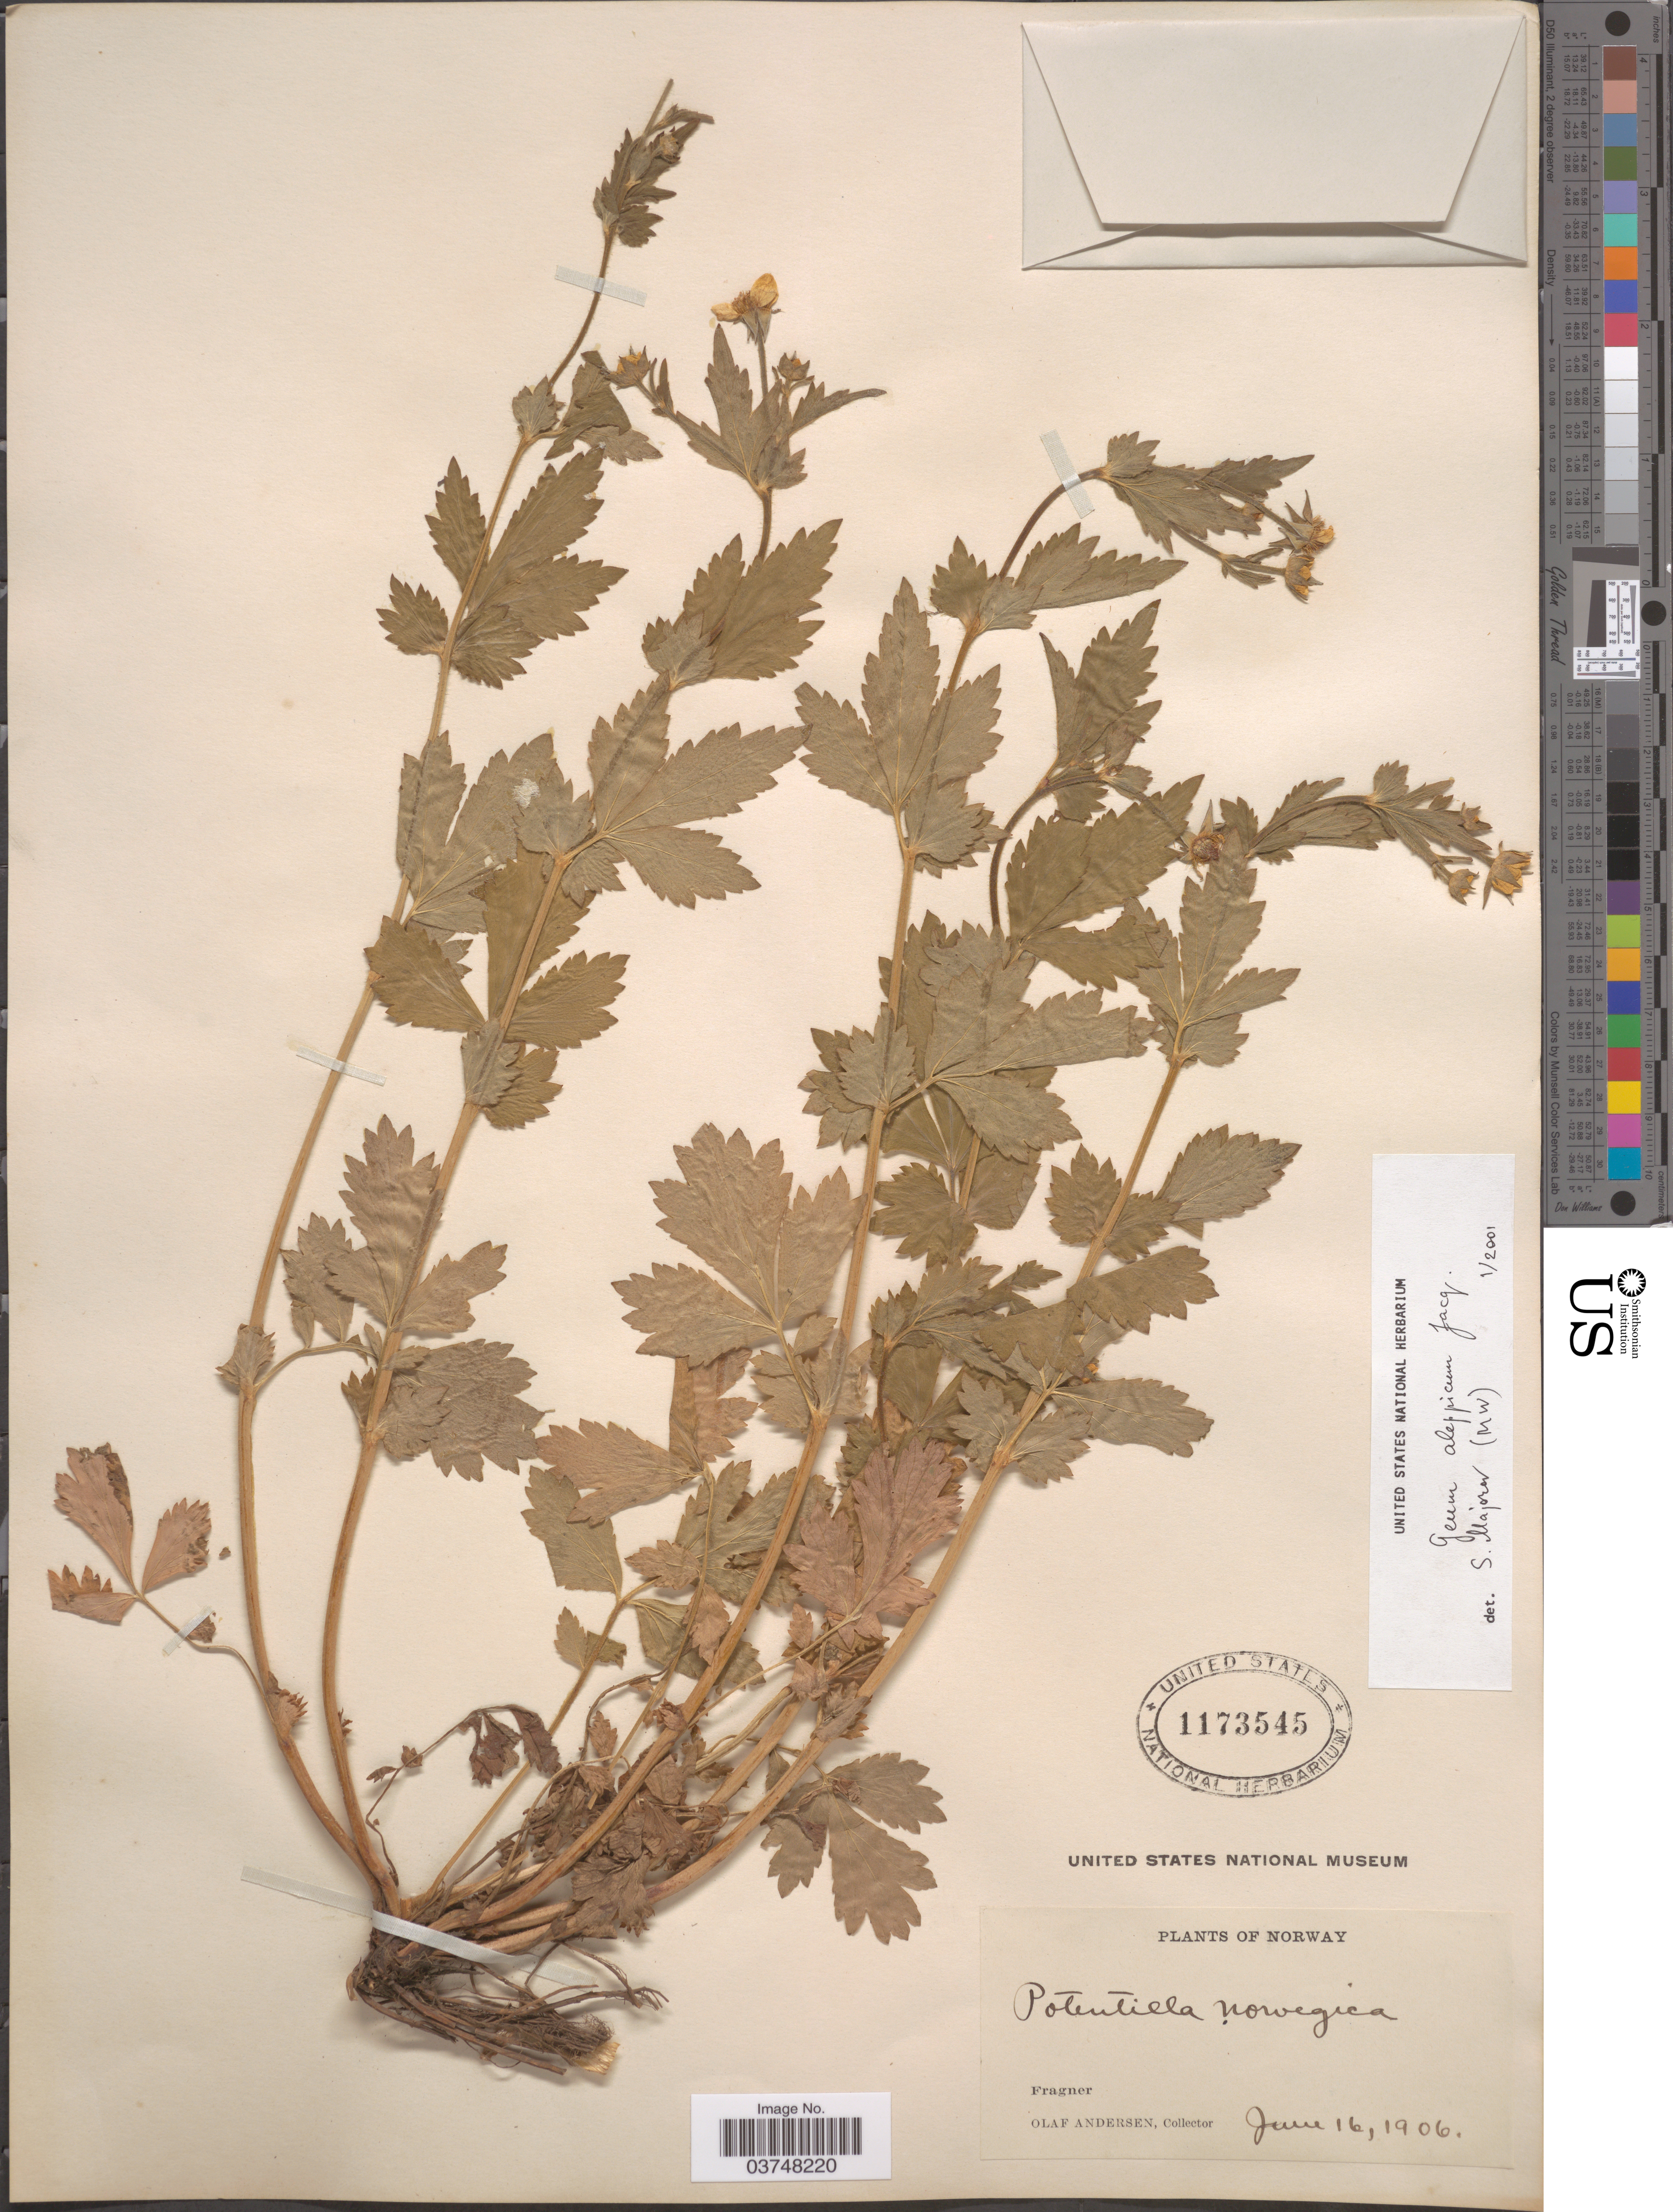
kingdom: Plantae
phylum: Tracheophyta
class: Magnoliopsida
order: Rosales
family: Rosaceae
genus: Geum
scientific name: Geum aleppicum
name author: Jacq.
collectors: O. Andersen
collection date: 1906-06-16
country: Norway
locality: Fragner.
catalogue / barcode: US 1173545